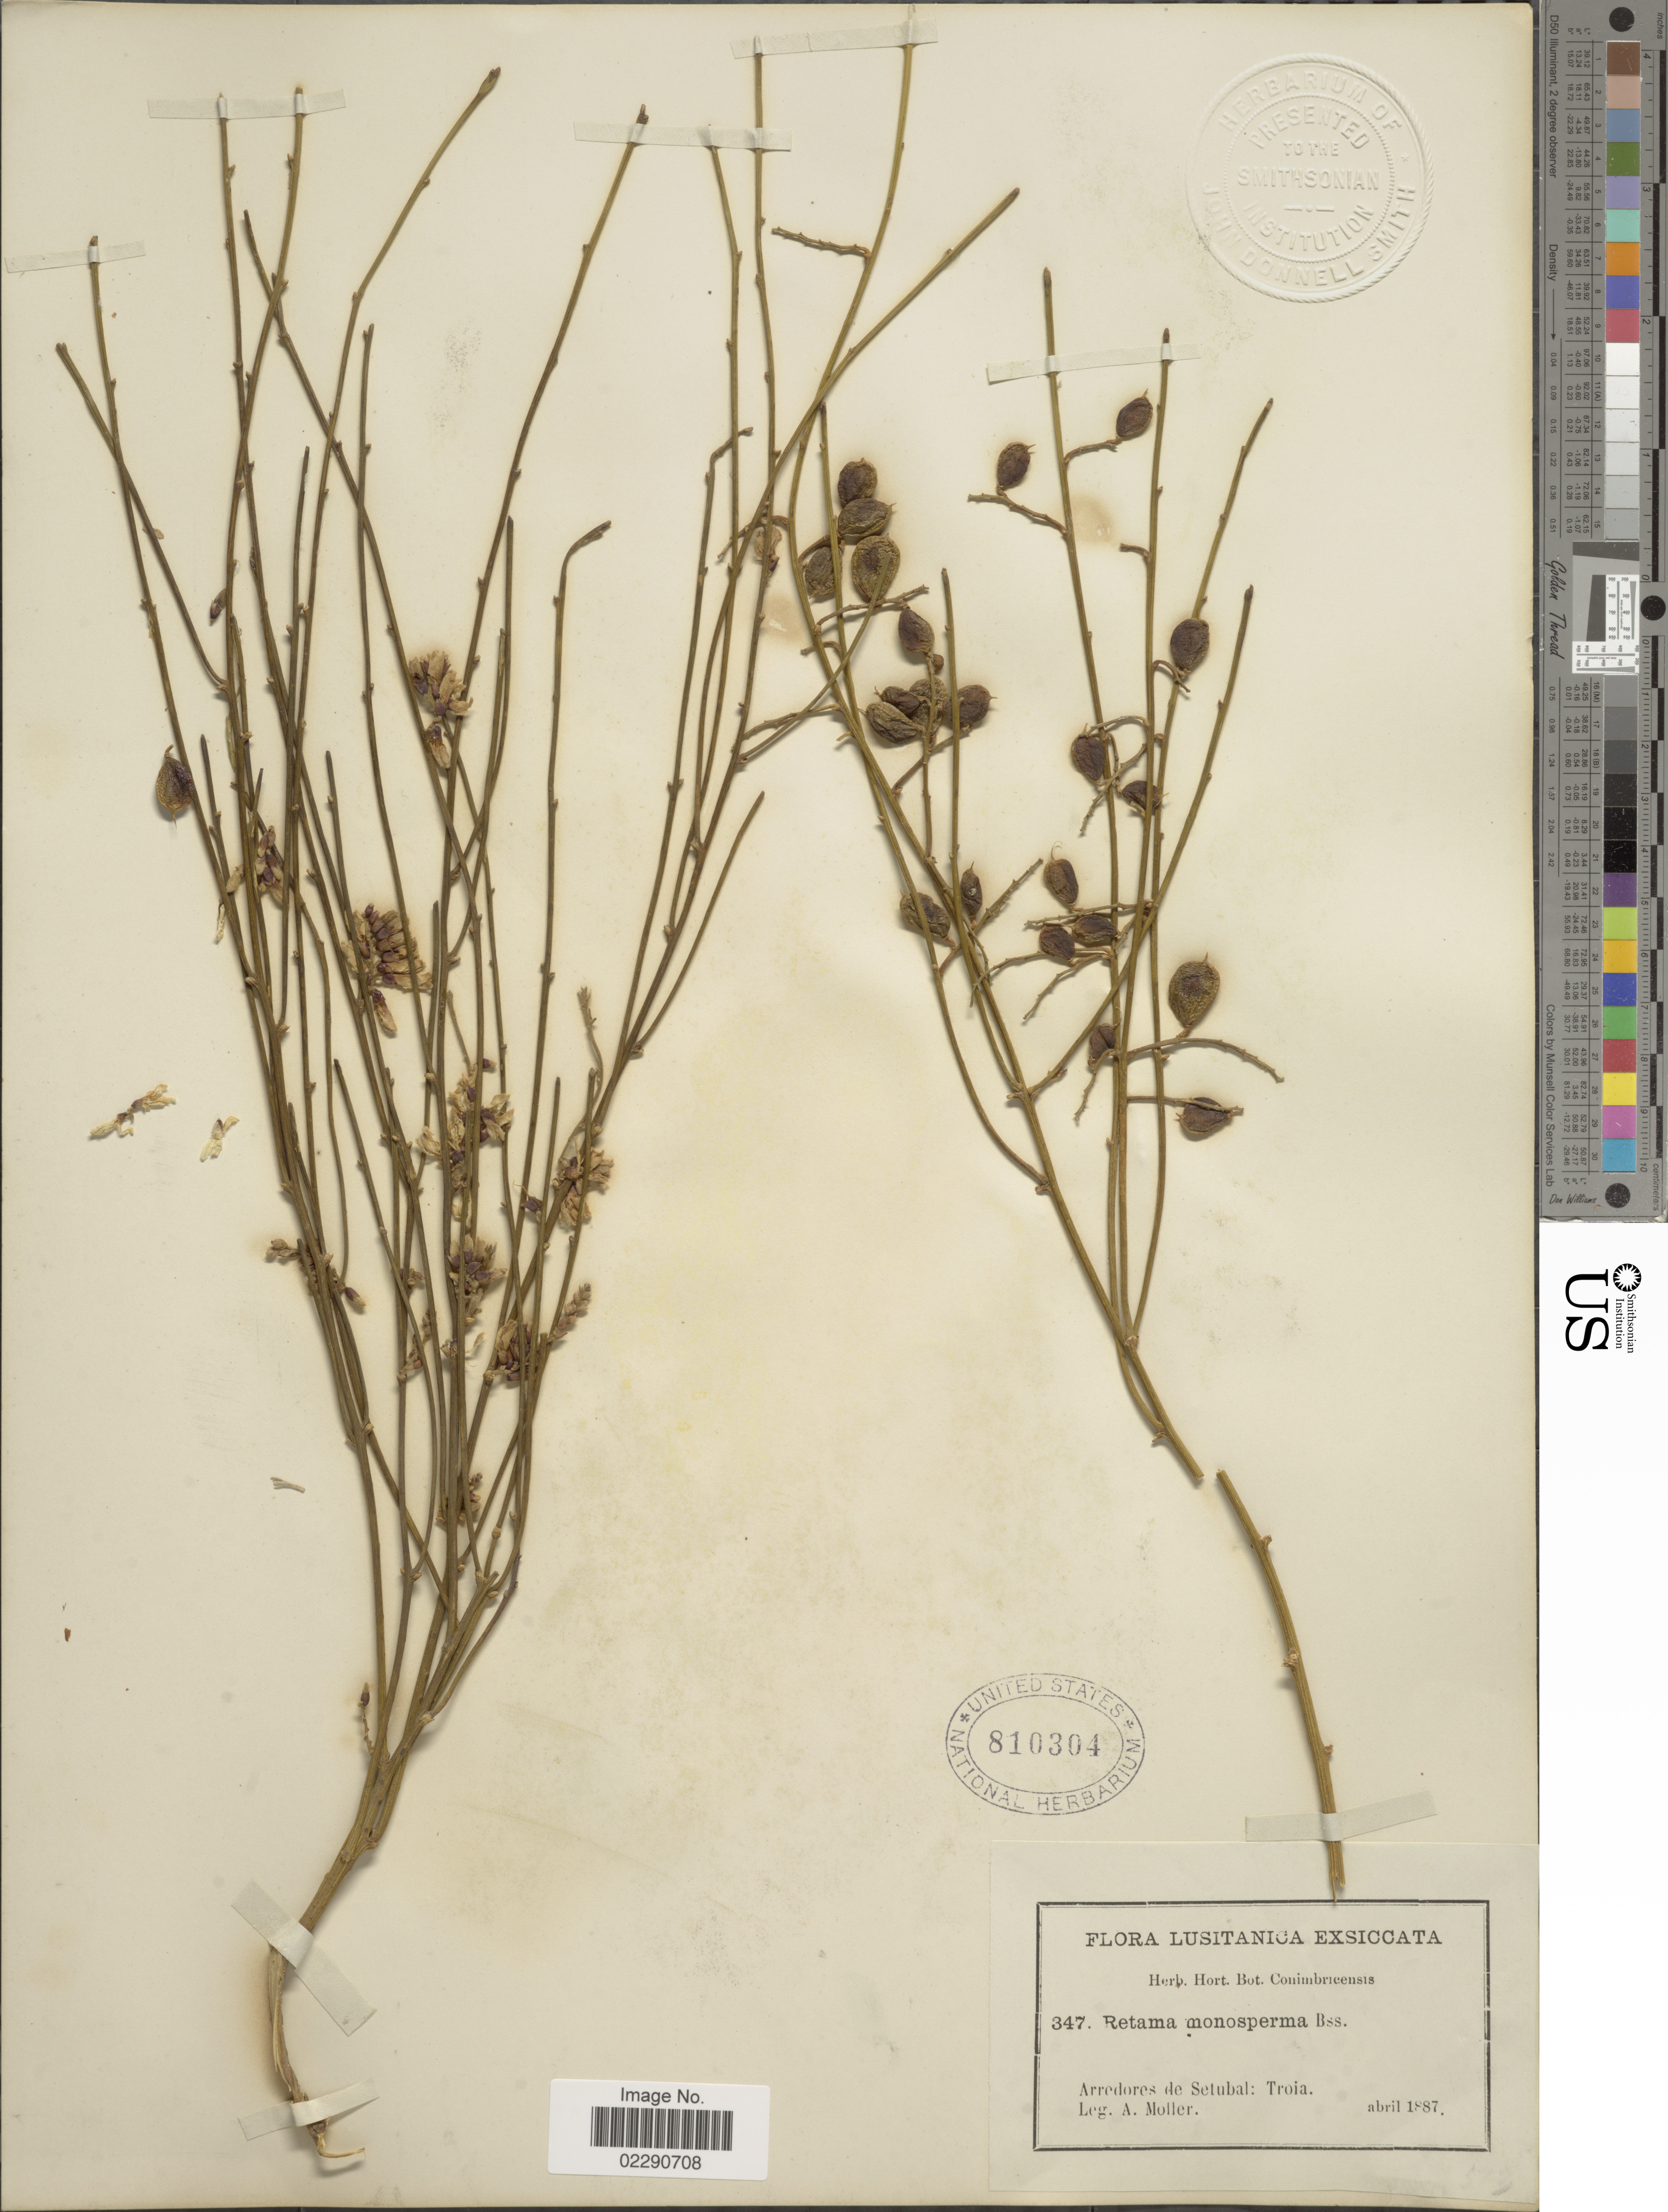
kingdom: Plantae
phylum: Tracheophyta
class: Magnoliopsida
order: Fabales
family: Fabaceae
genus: Retama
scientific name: Retama monosperma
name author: (L.) Boiss.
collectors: A. Moller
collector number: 347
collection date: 1887-04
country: Portugal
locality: Lusitanica, arredores de Stubal, Troia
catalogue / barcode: US 810304